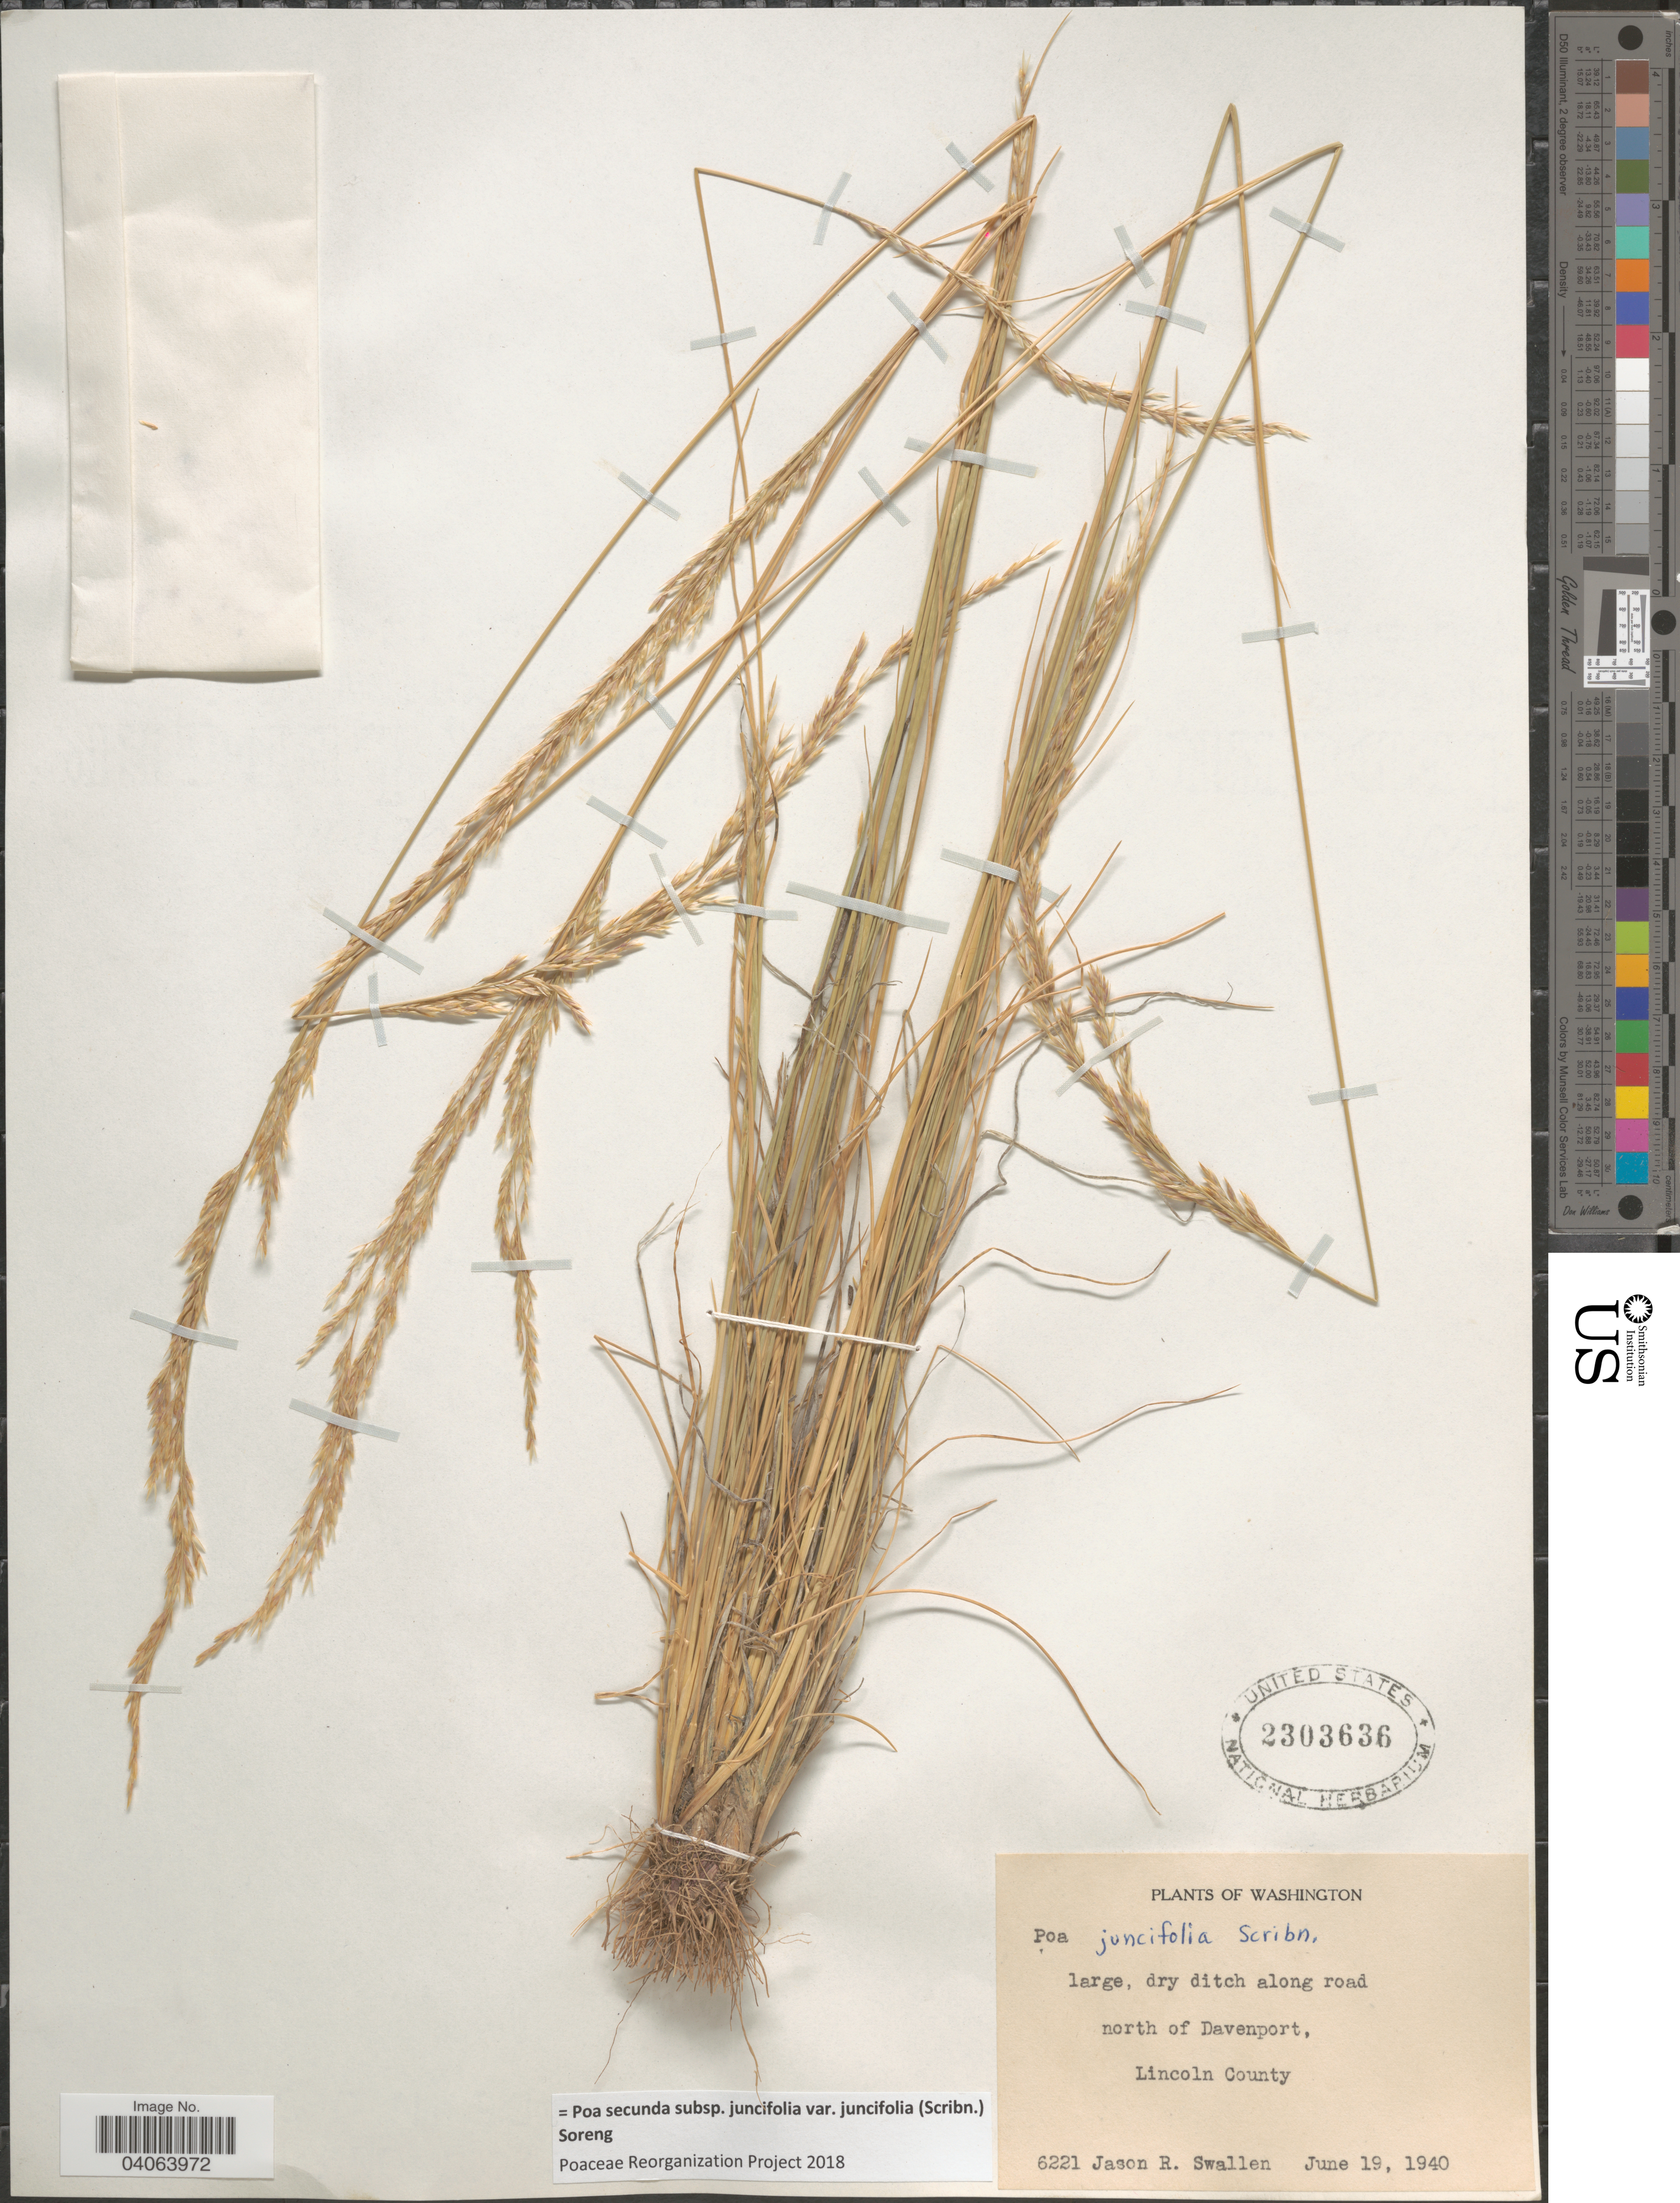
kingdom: Plantae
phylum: Tracheophyta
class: Liliopsida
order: Poales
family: Poaceae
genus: Poa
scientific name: Poa secunda subsp. juncifolia var. juncifolia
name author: (Scribn.) Soreng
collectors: J. R. Swallen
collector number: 6221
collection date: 1940-06-19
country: United States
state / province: Washington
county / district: Lincoln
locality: Dry ditch along road north of Davenport, Lincoln County.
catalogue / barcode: US 2303636